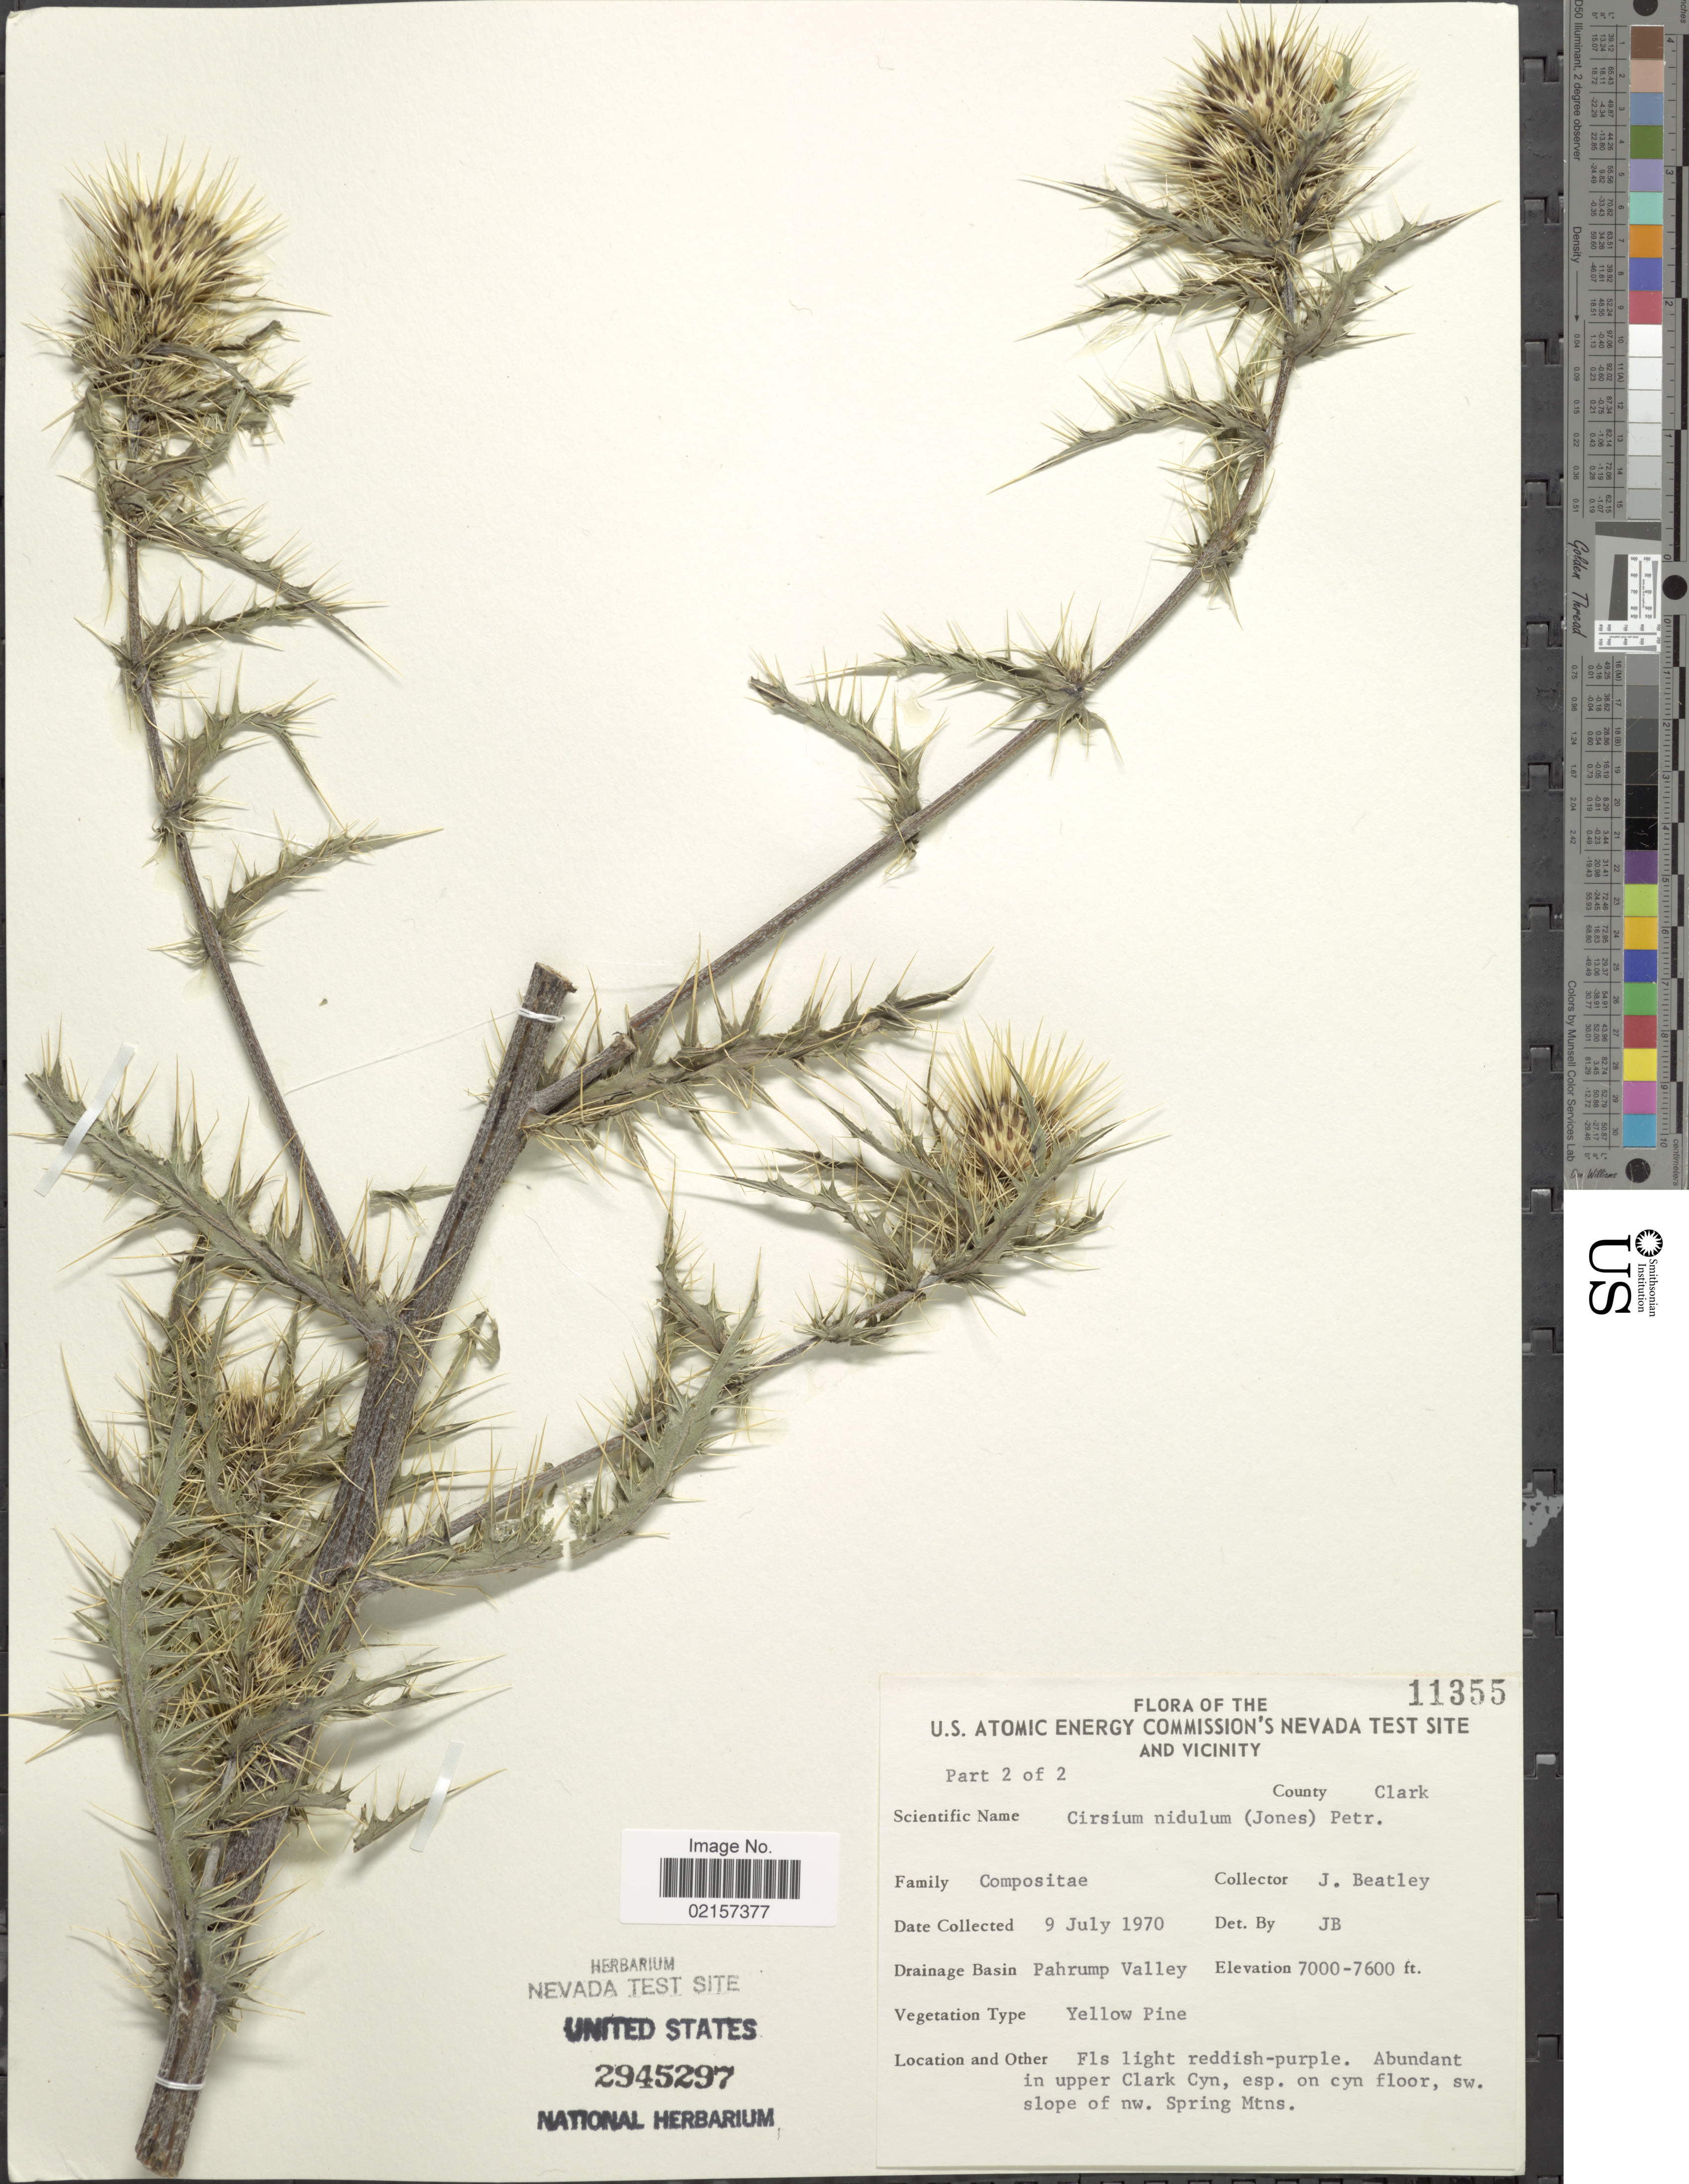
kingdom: Plantae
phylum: Tracheophyta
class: Magnoliopsida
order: Asterales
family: Asteraceae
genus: Cirsium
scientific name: Cirsium arizonicum var. arizonicum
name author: (A. Gray) Petr.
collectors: J. C. Beatley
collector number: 11355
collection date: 1970-07-09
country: United States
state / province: Nevada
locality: U.S. Atomic Energy Commision's Nevada Test Site and Vicinity, County Clark, Pahrump Valley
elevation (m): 2134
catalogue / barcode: US 2945297